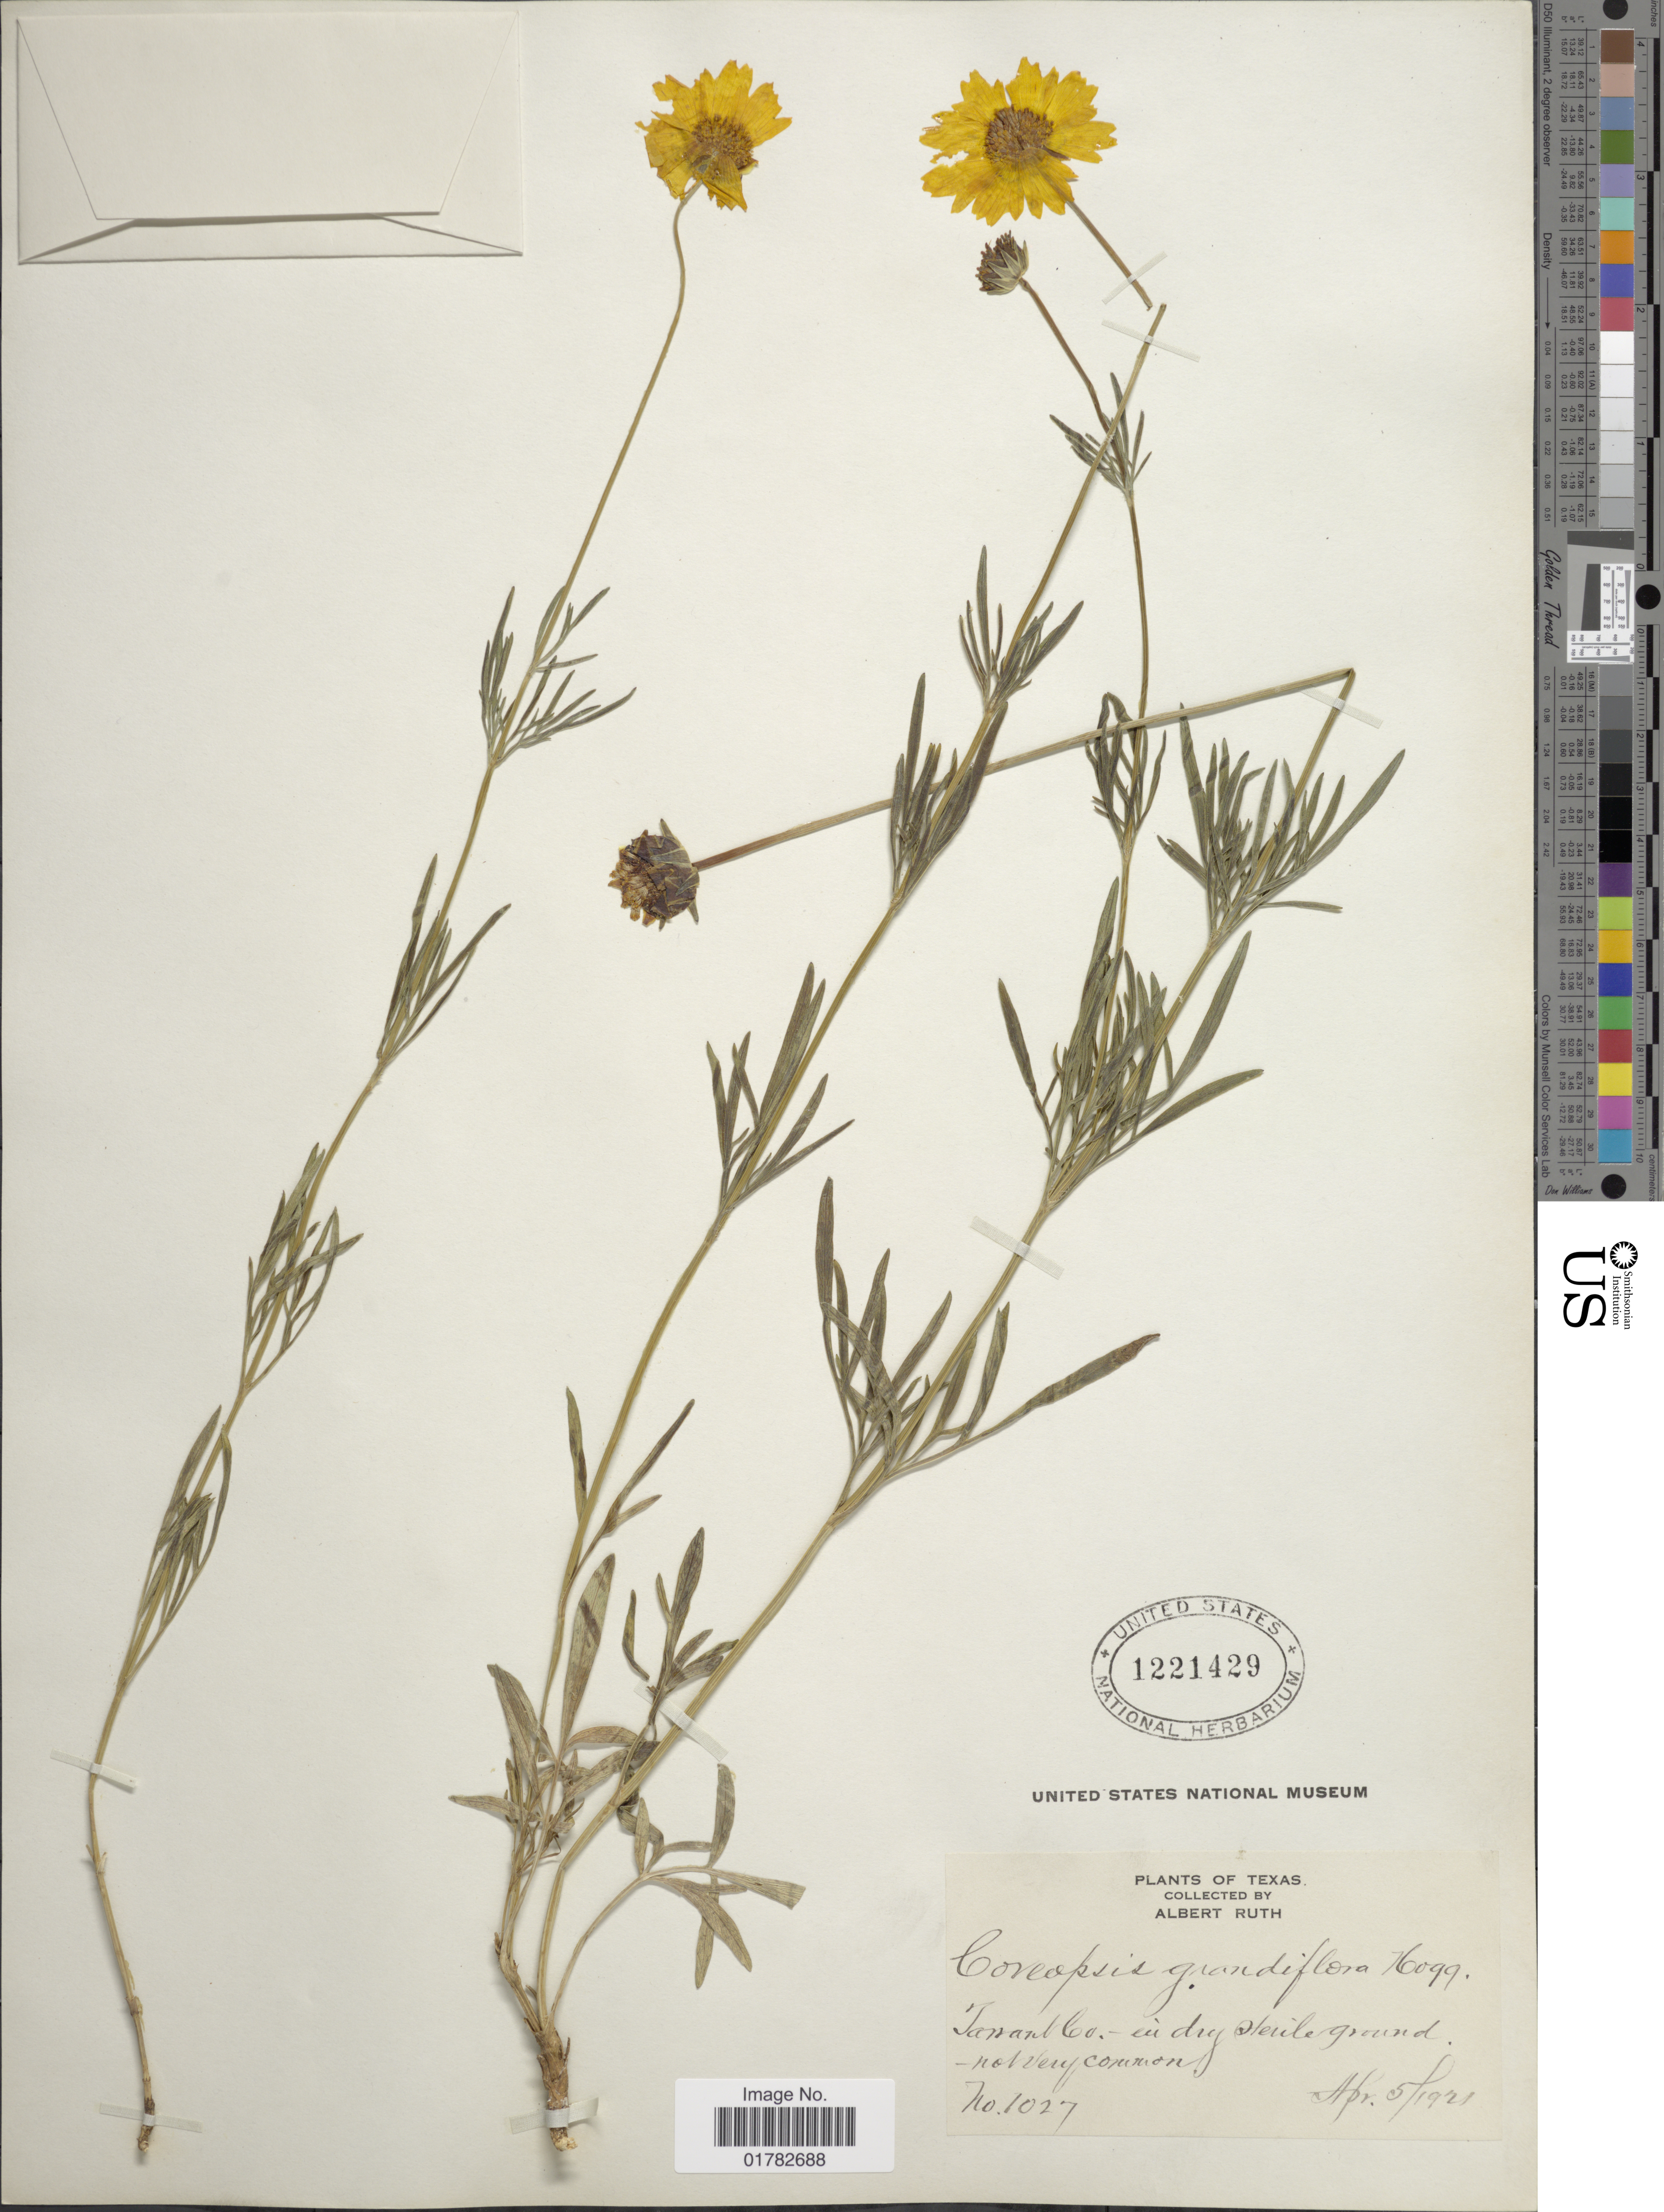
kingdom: Plantae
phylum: Tracheophyta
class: Magnoliopsida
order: Asterales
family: Asteraceae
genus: Coreopsis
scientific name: Coreopsis grandiflora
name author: Nutt.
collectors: A. Ruth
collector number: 1027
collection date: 1921-04-05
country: United States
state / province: Texas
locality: Tamant Co., in dry sterile ground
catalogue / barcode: US 1221429